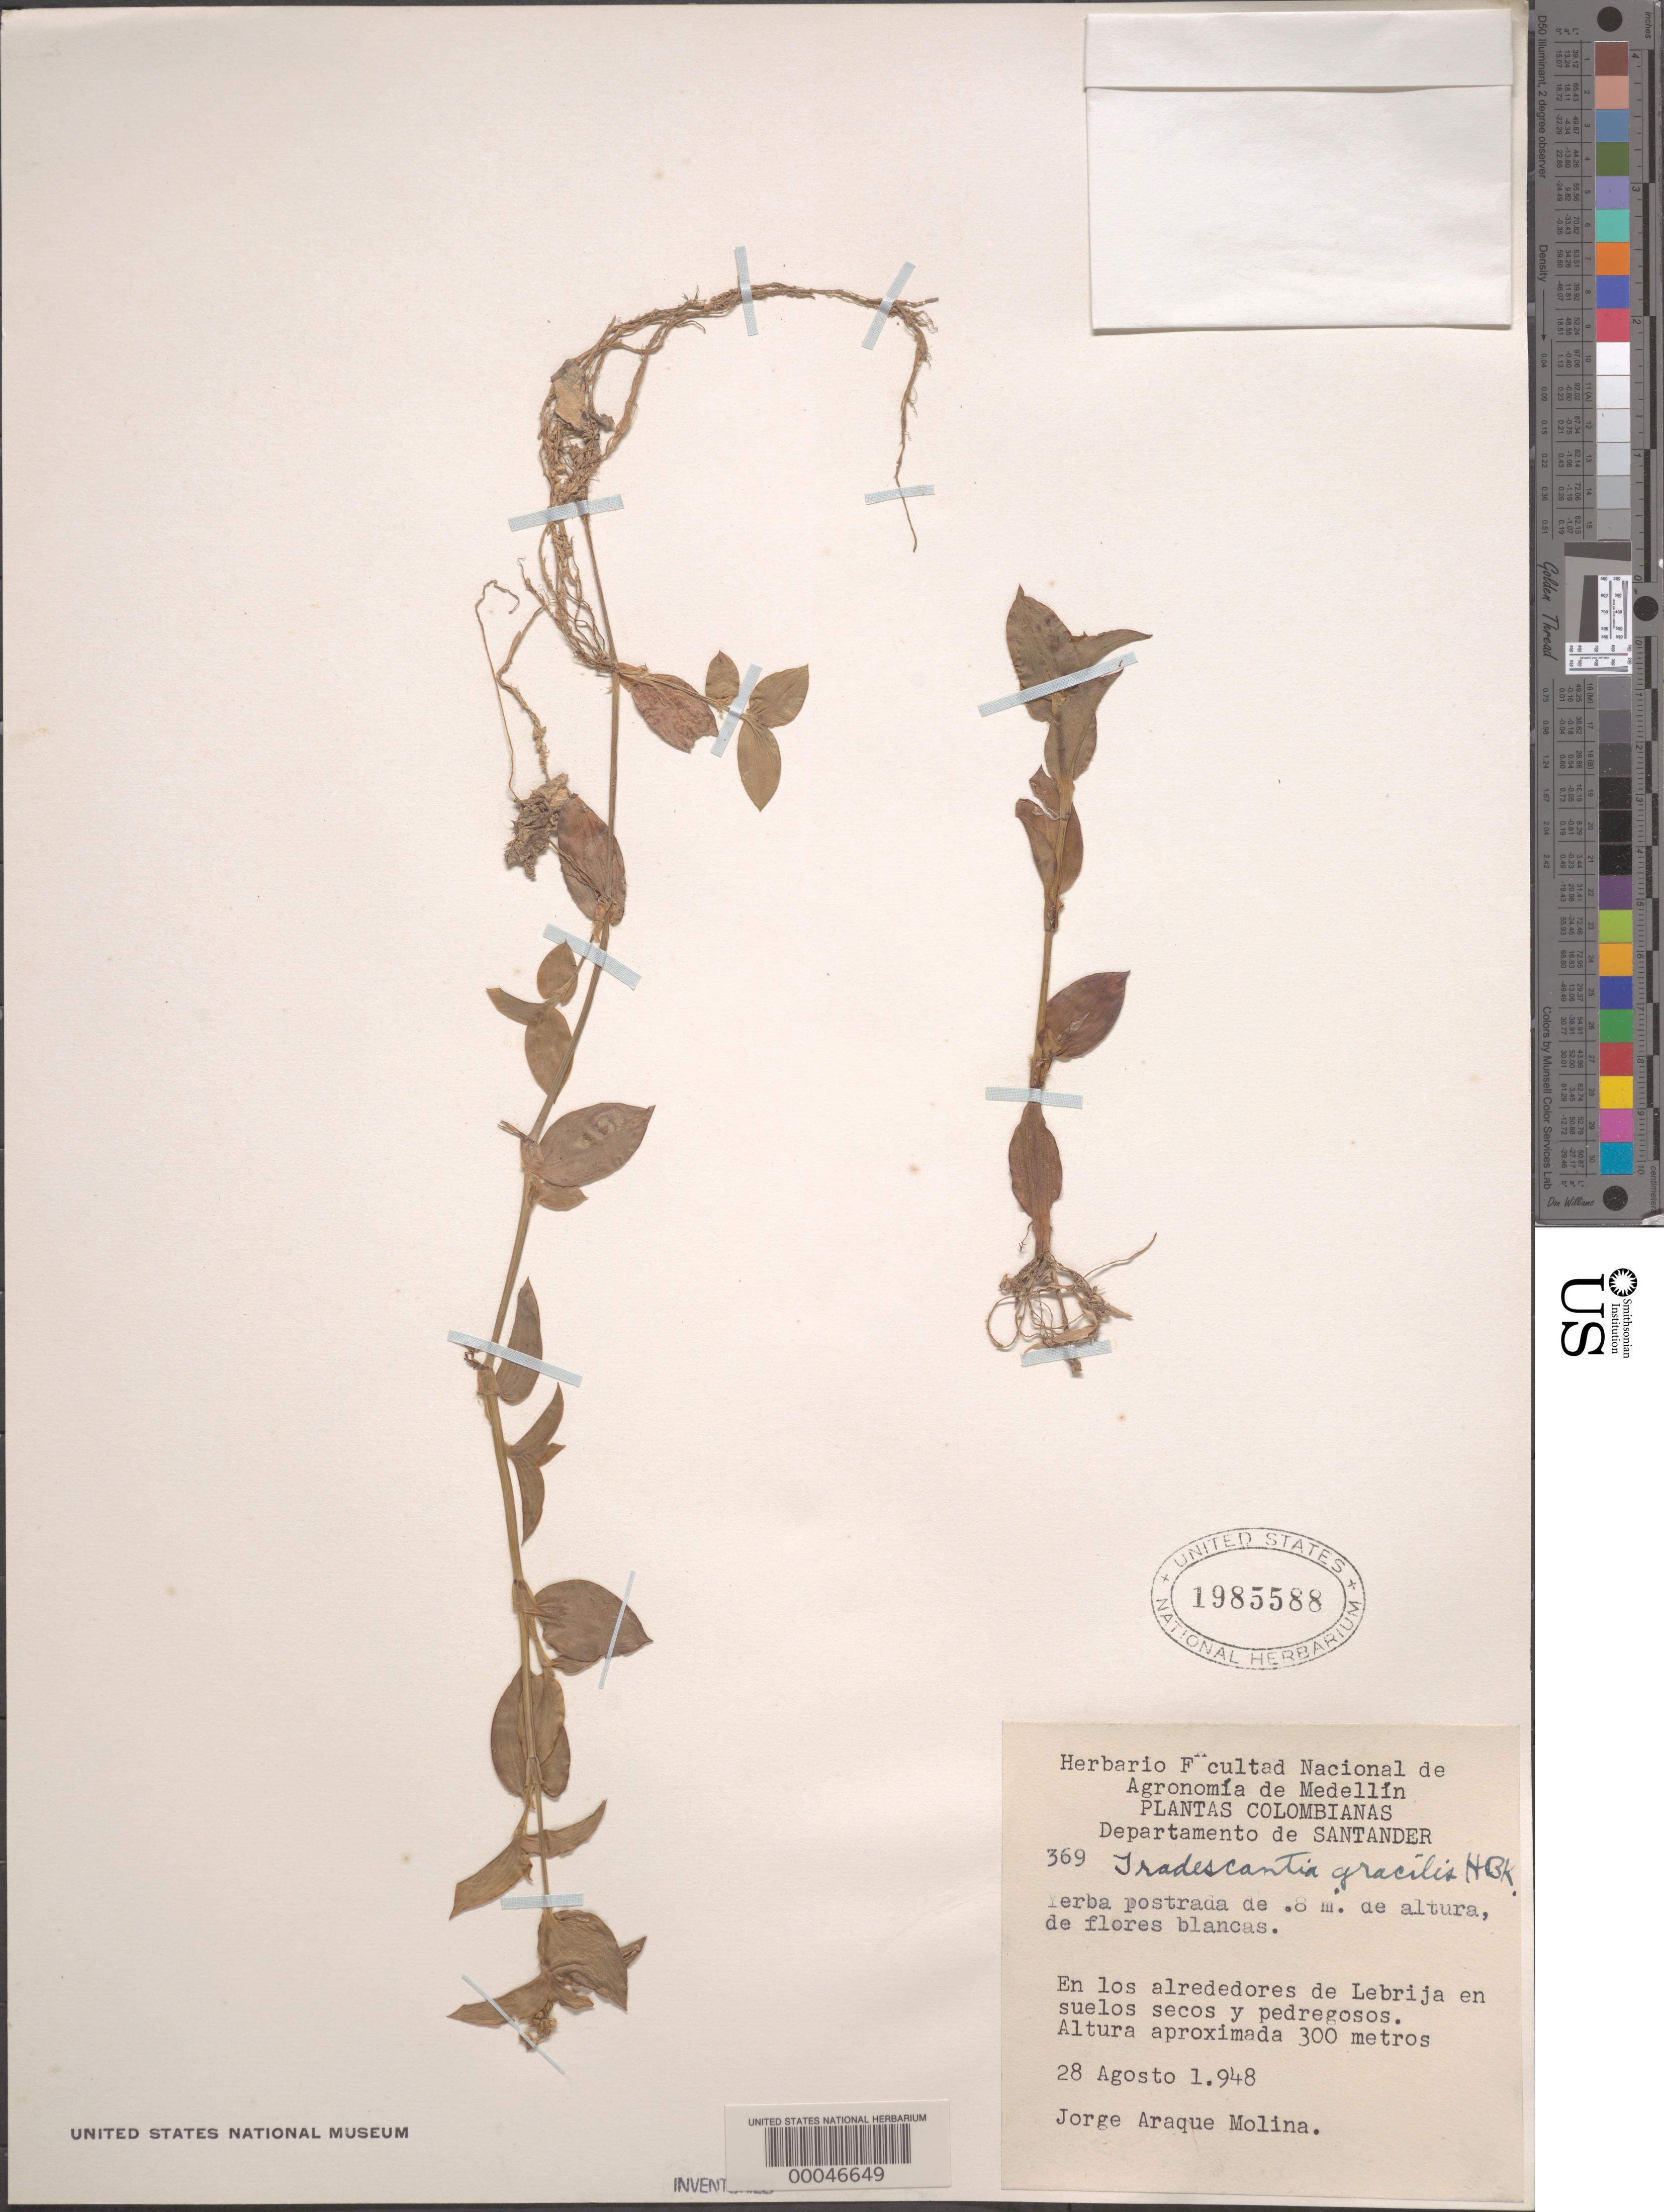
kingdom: Plantae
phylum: Tracheophyta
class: Liliopsida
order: Commelinales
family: Commelinaceae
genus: Callisia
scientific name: Callisia gracilis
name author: (Kunth) D.R. Hunt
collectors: J. Araque Molina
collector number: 369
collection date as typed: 28 Aug 1948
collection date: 1948-08-28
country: Colombia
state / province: Santander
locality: Lebrija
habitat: Pedregal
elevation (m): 300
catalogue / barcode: US 1985588